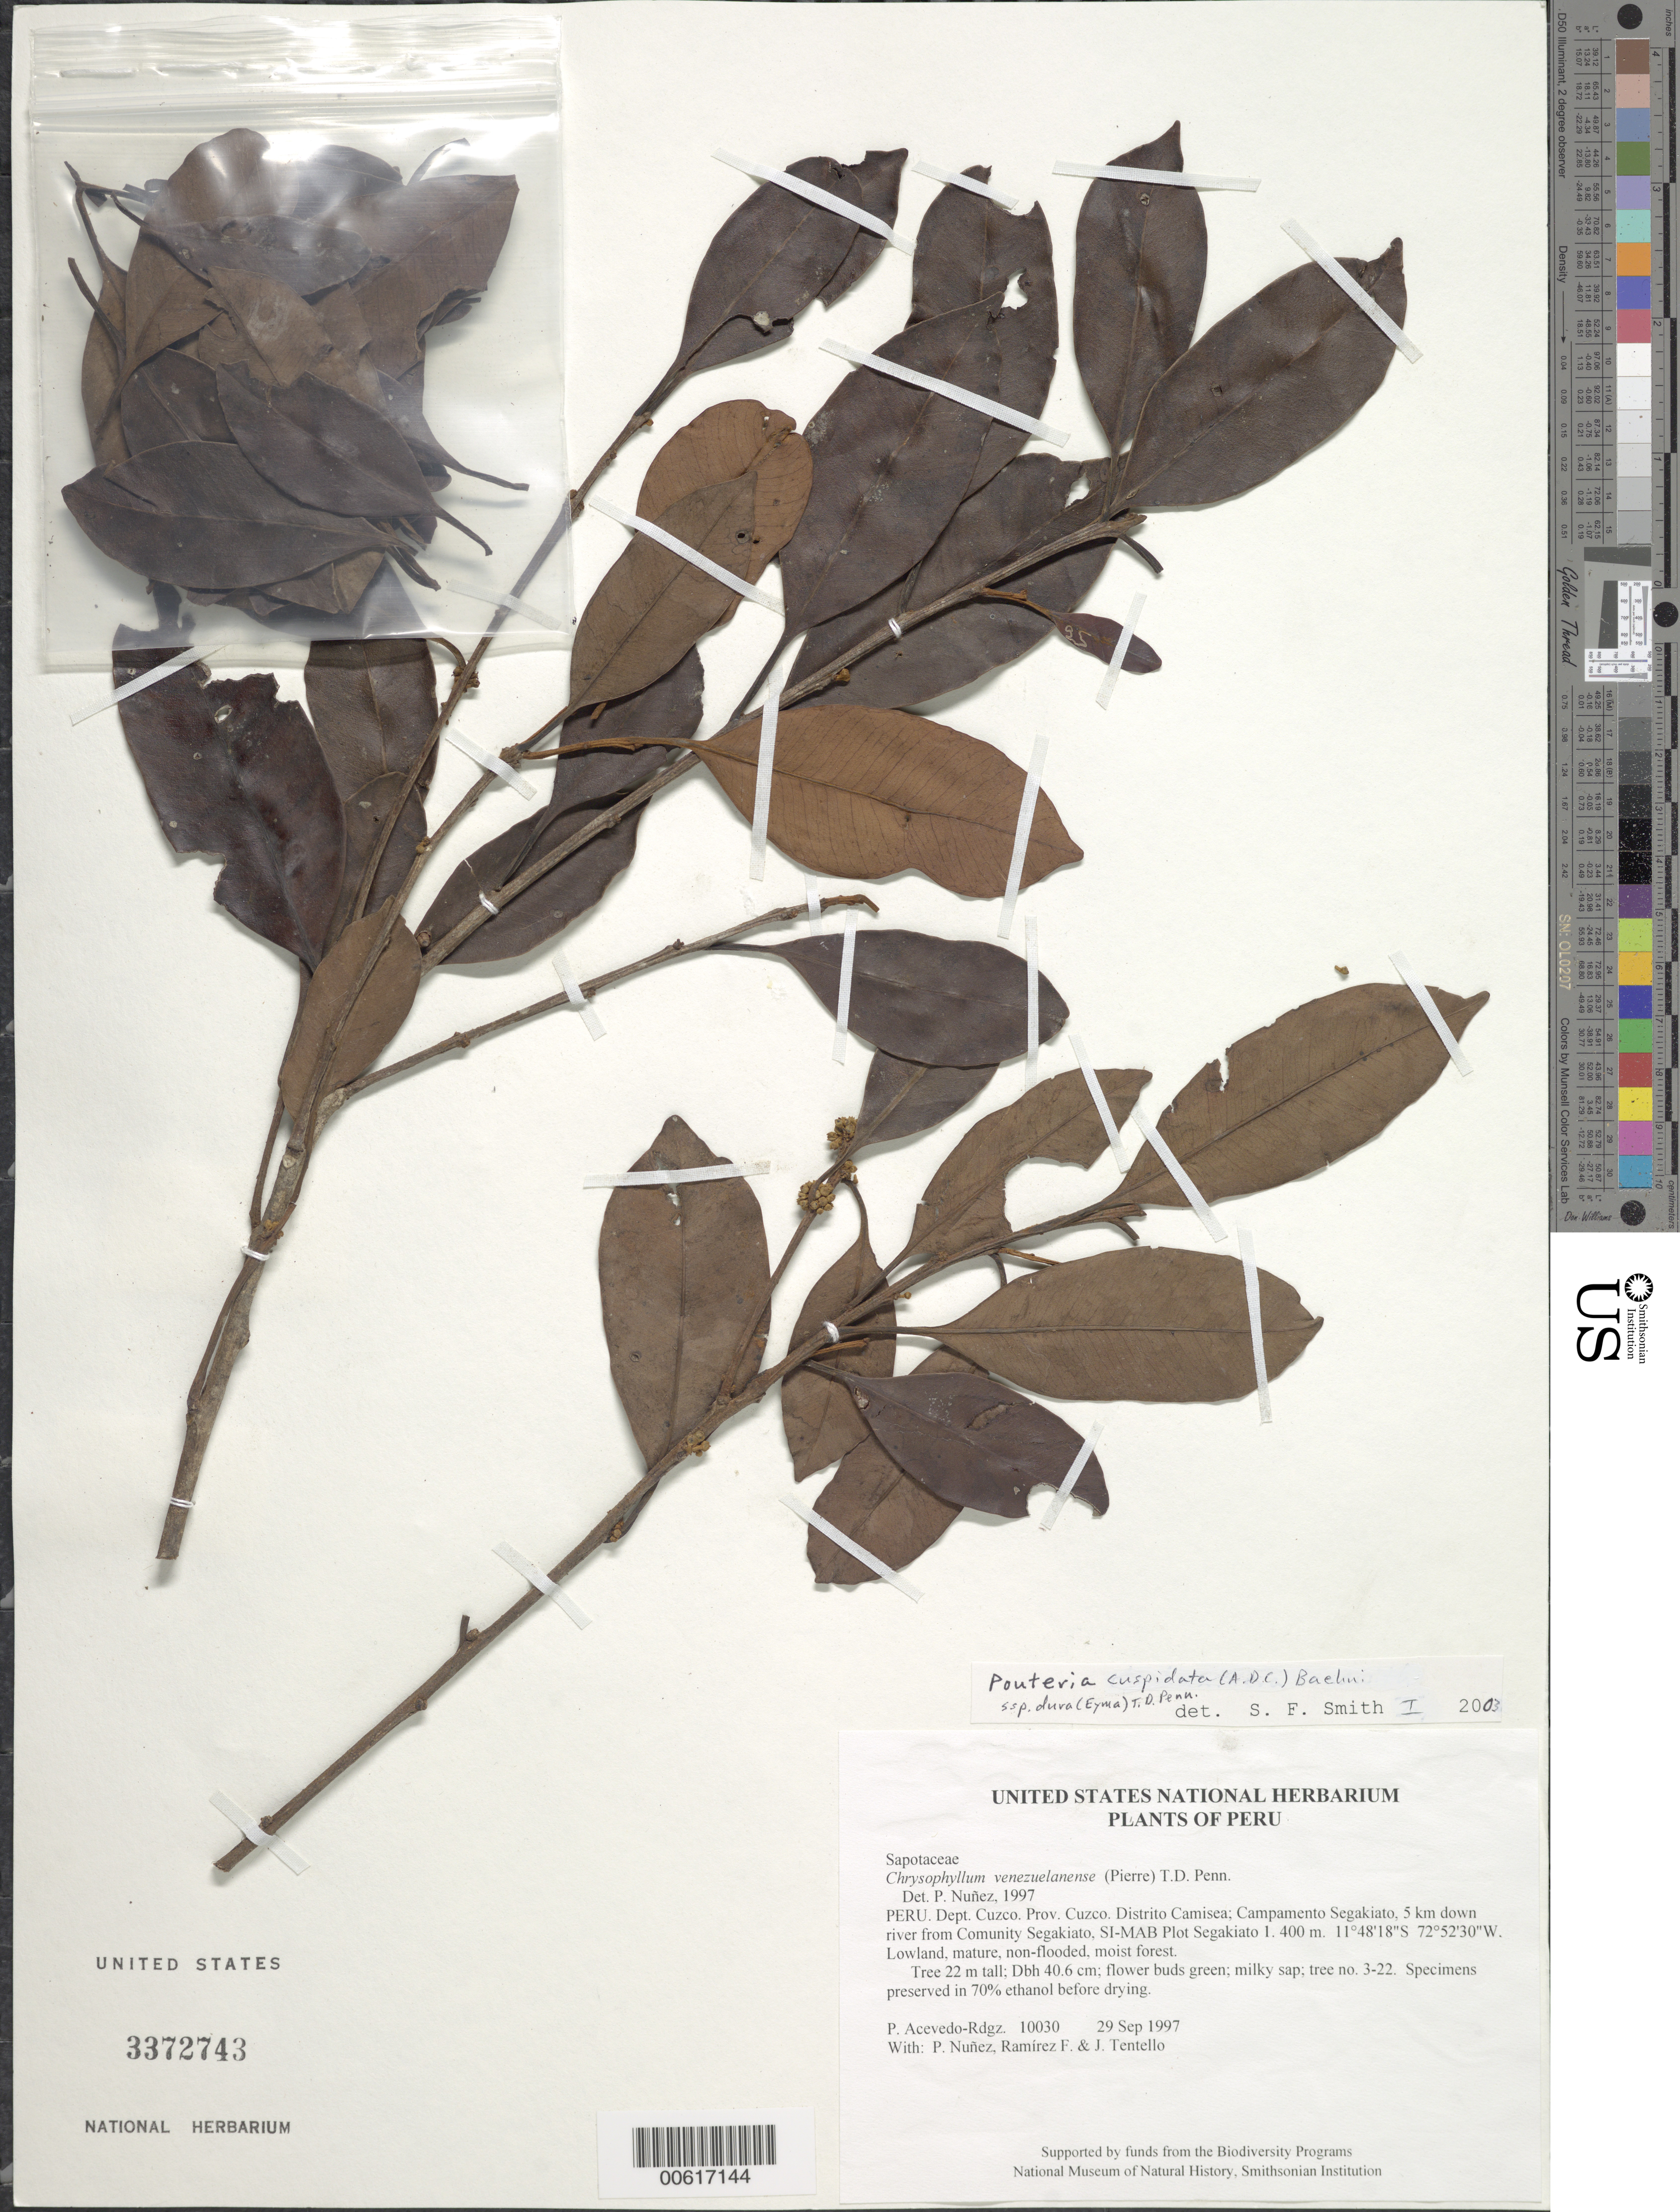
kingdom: Plantae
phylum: Tracheophyta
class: Magnoliopsida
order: Ericales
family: Sapotaceae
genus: Pouteria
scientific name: Pouteria cuspidata subsp. dura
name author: (Eyma) T.D. Penn.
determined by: Smith, Stephen F., (US), NMNH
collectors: P. Acevedo-Rodr., P. Nuñez V., F. Ramirez & J. Tentello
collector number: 10030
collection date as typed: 29 Sep 1997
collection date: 1997-09-29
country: Peru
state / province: Cusco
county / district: Cusco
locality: Distrito Camisea; Campamento Segakiato, 5 km down river from Comunity Segakiato, SI-MAB Plot Segakiato 1.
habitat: Lowland, mature, non-flooded, moist forest.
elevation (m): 400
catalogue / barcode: US 3372743